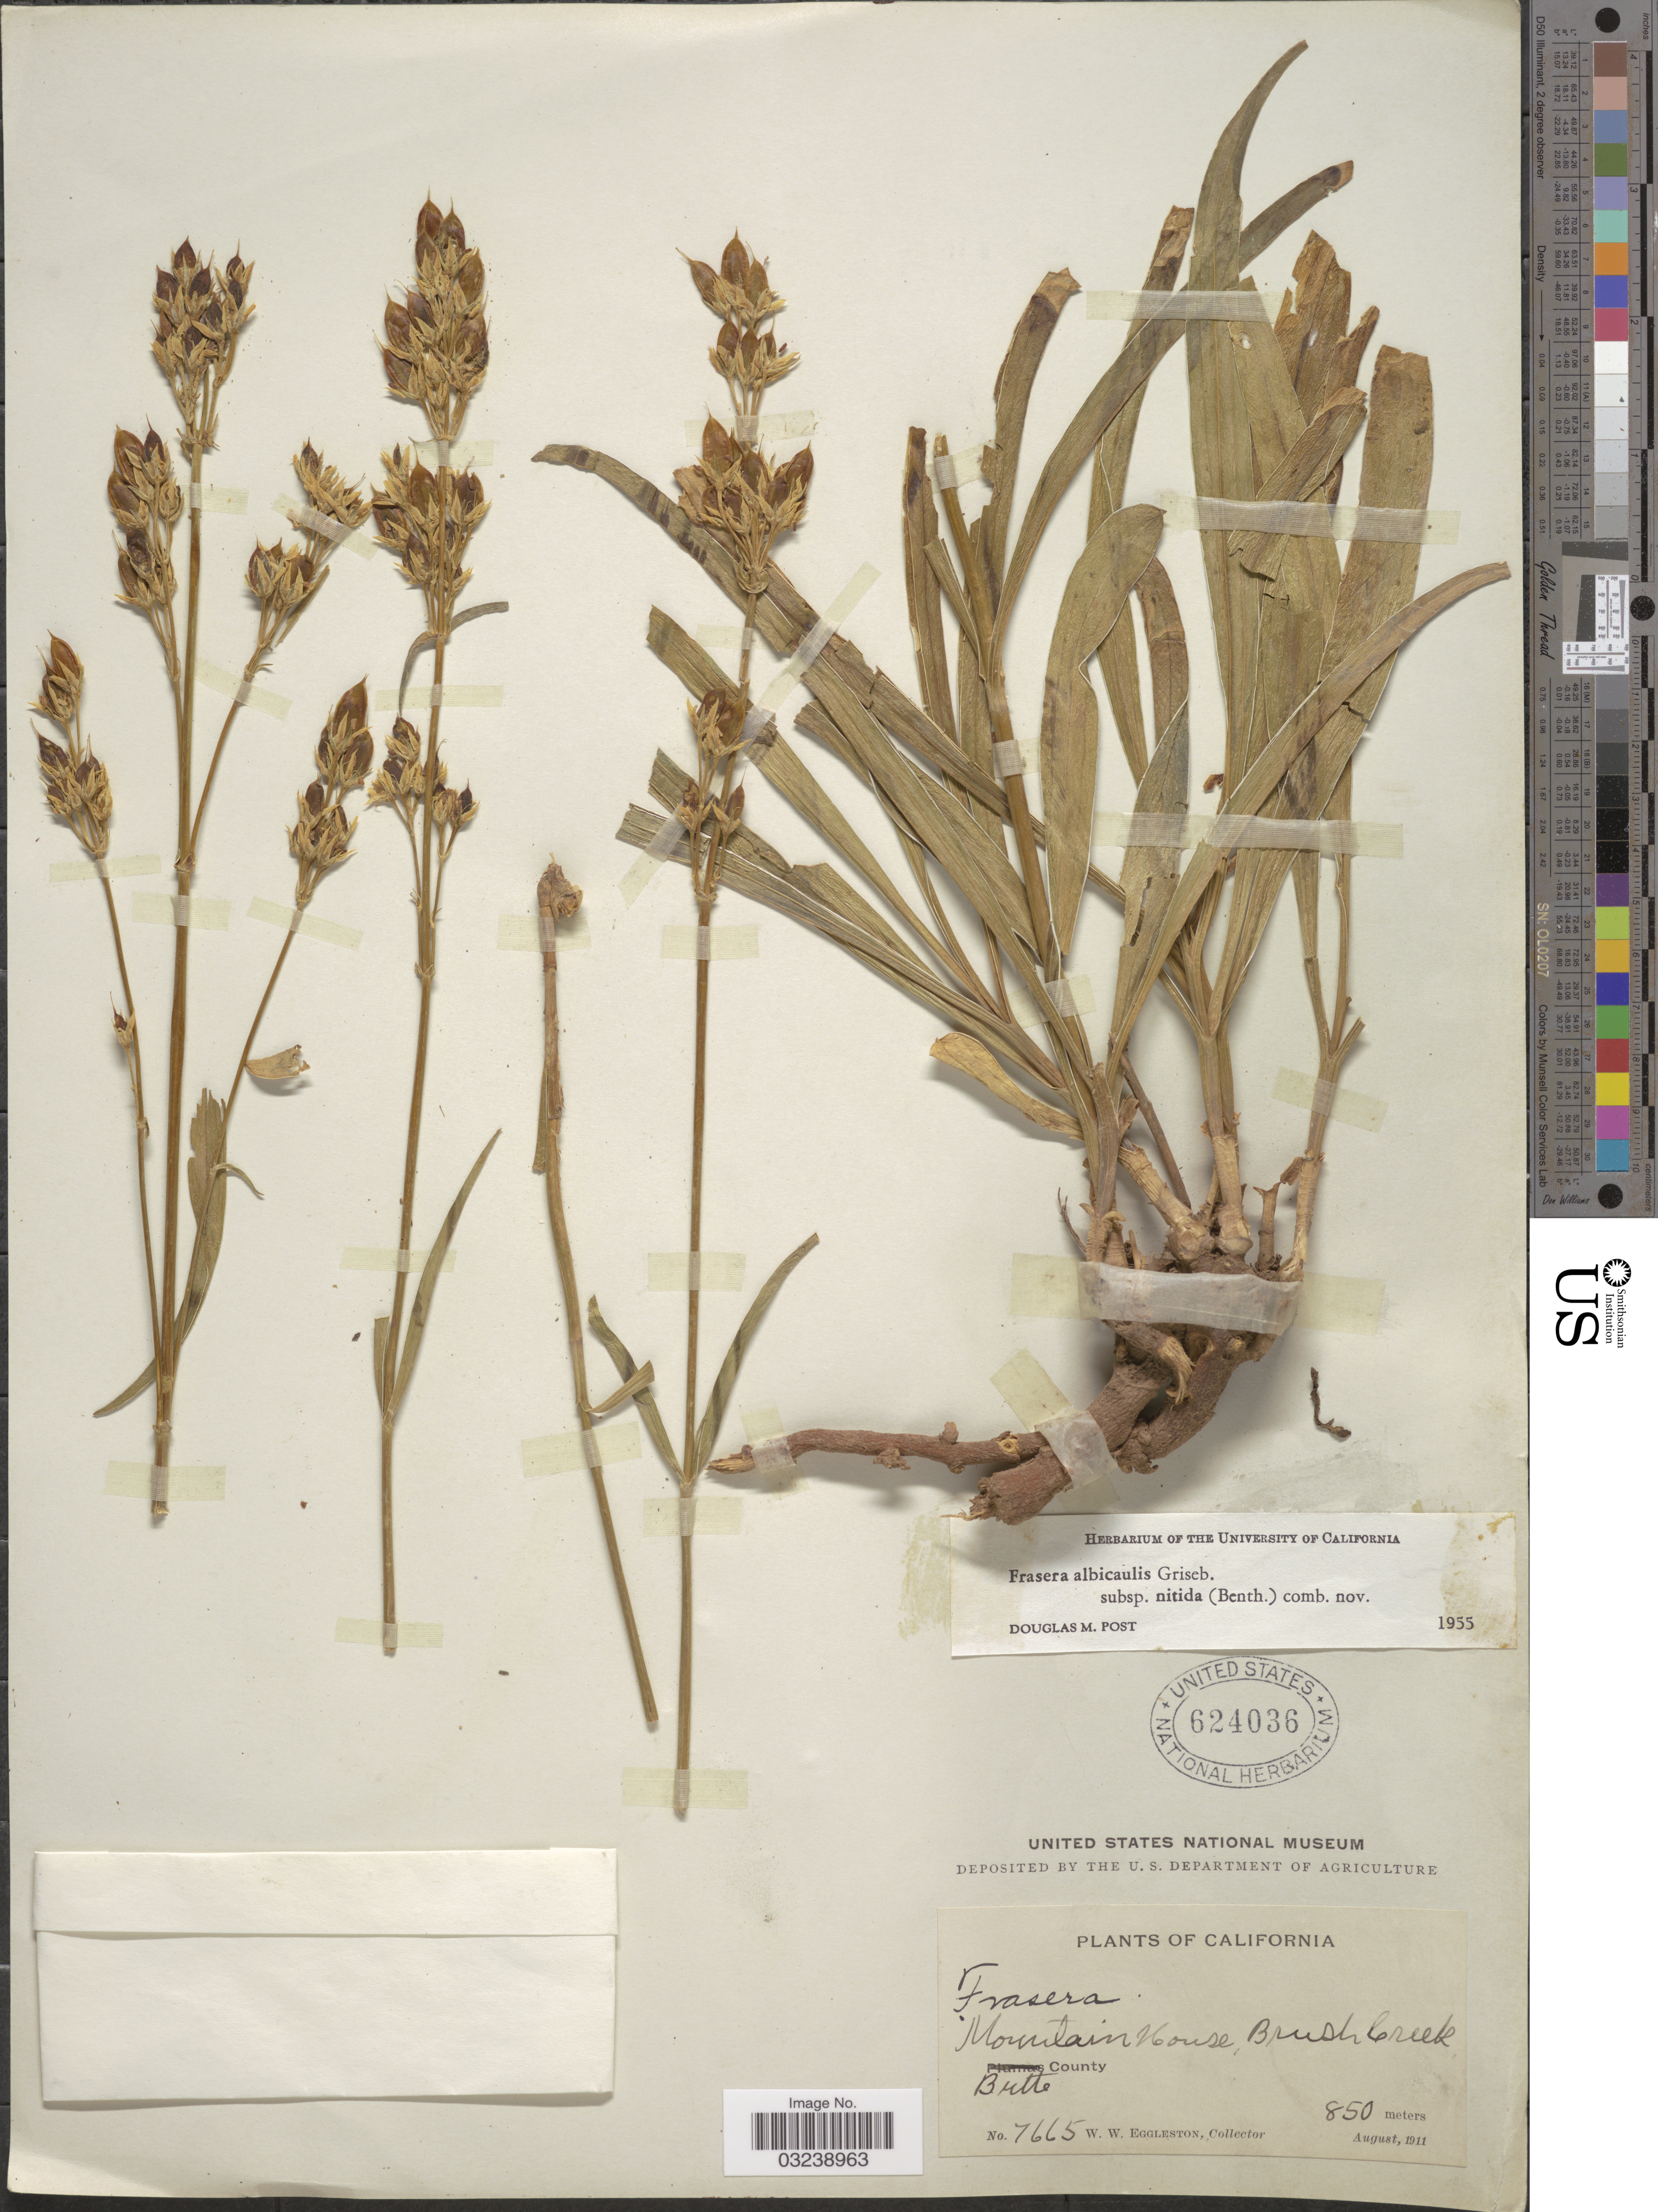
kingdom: Plantae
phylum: Tracheophyta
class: Magnoliopsida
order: Gentianales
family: Gentianaceae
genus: Frasera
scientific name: Frasera albicaulis var. nitida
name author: (Benth.) C.L. Hitchc.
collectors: W. W. Eggleston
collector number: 7665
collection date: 1911-08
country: United States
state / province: California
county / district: Butte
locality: Mountain House, Brush Creek. Butte County.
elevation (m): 850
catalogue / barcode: US 624036